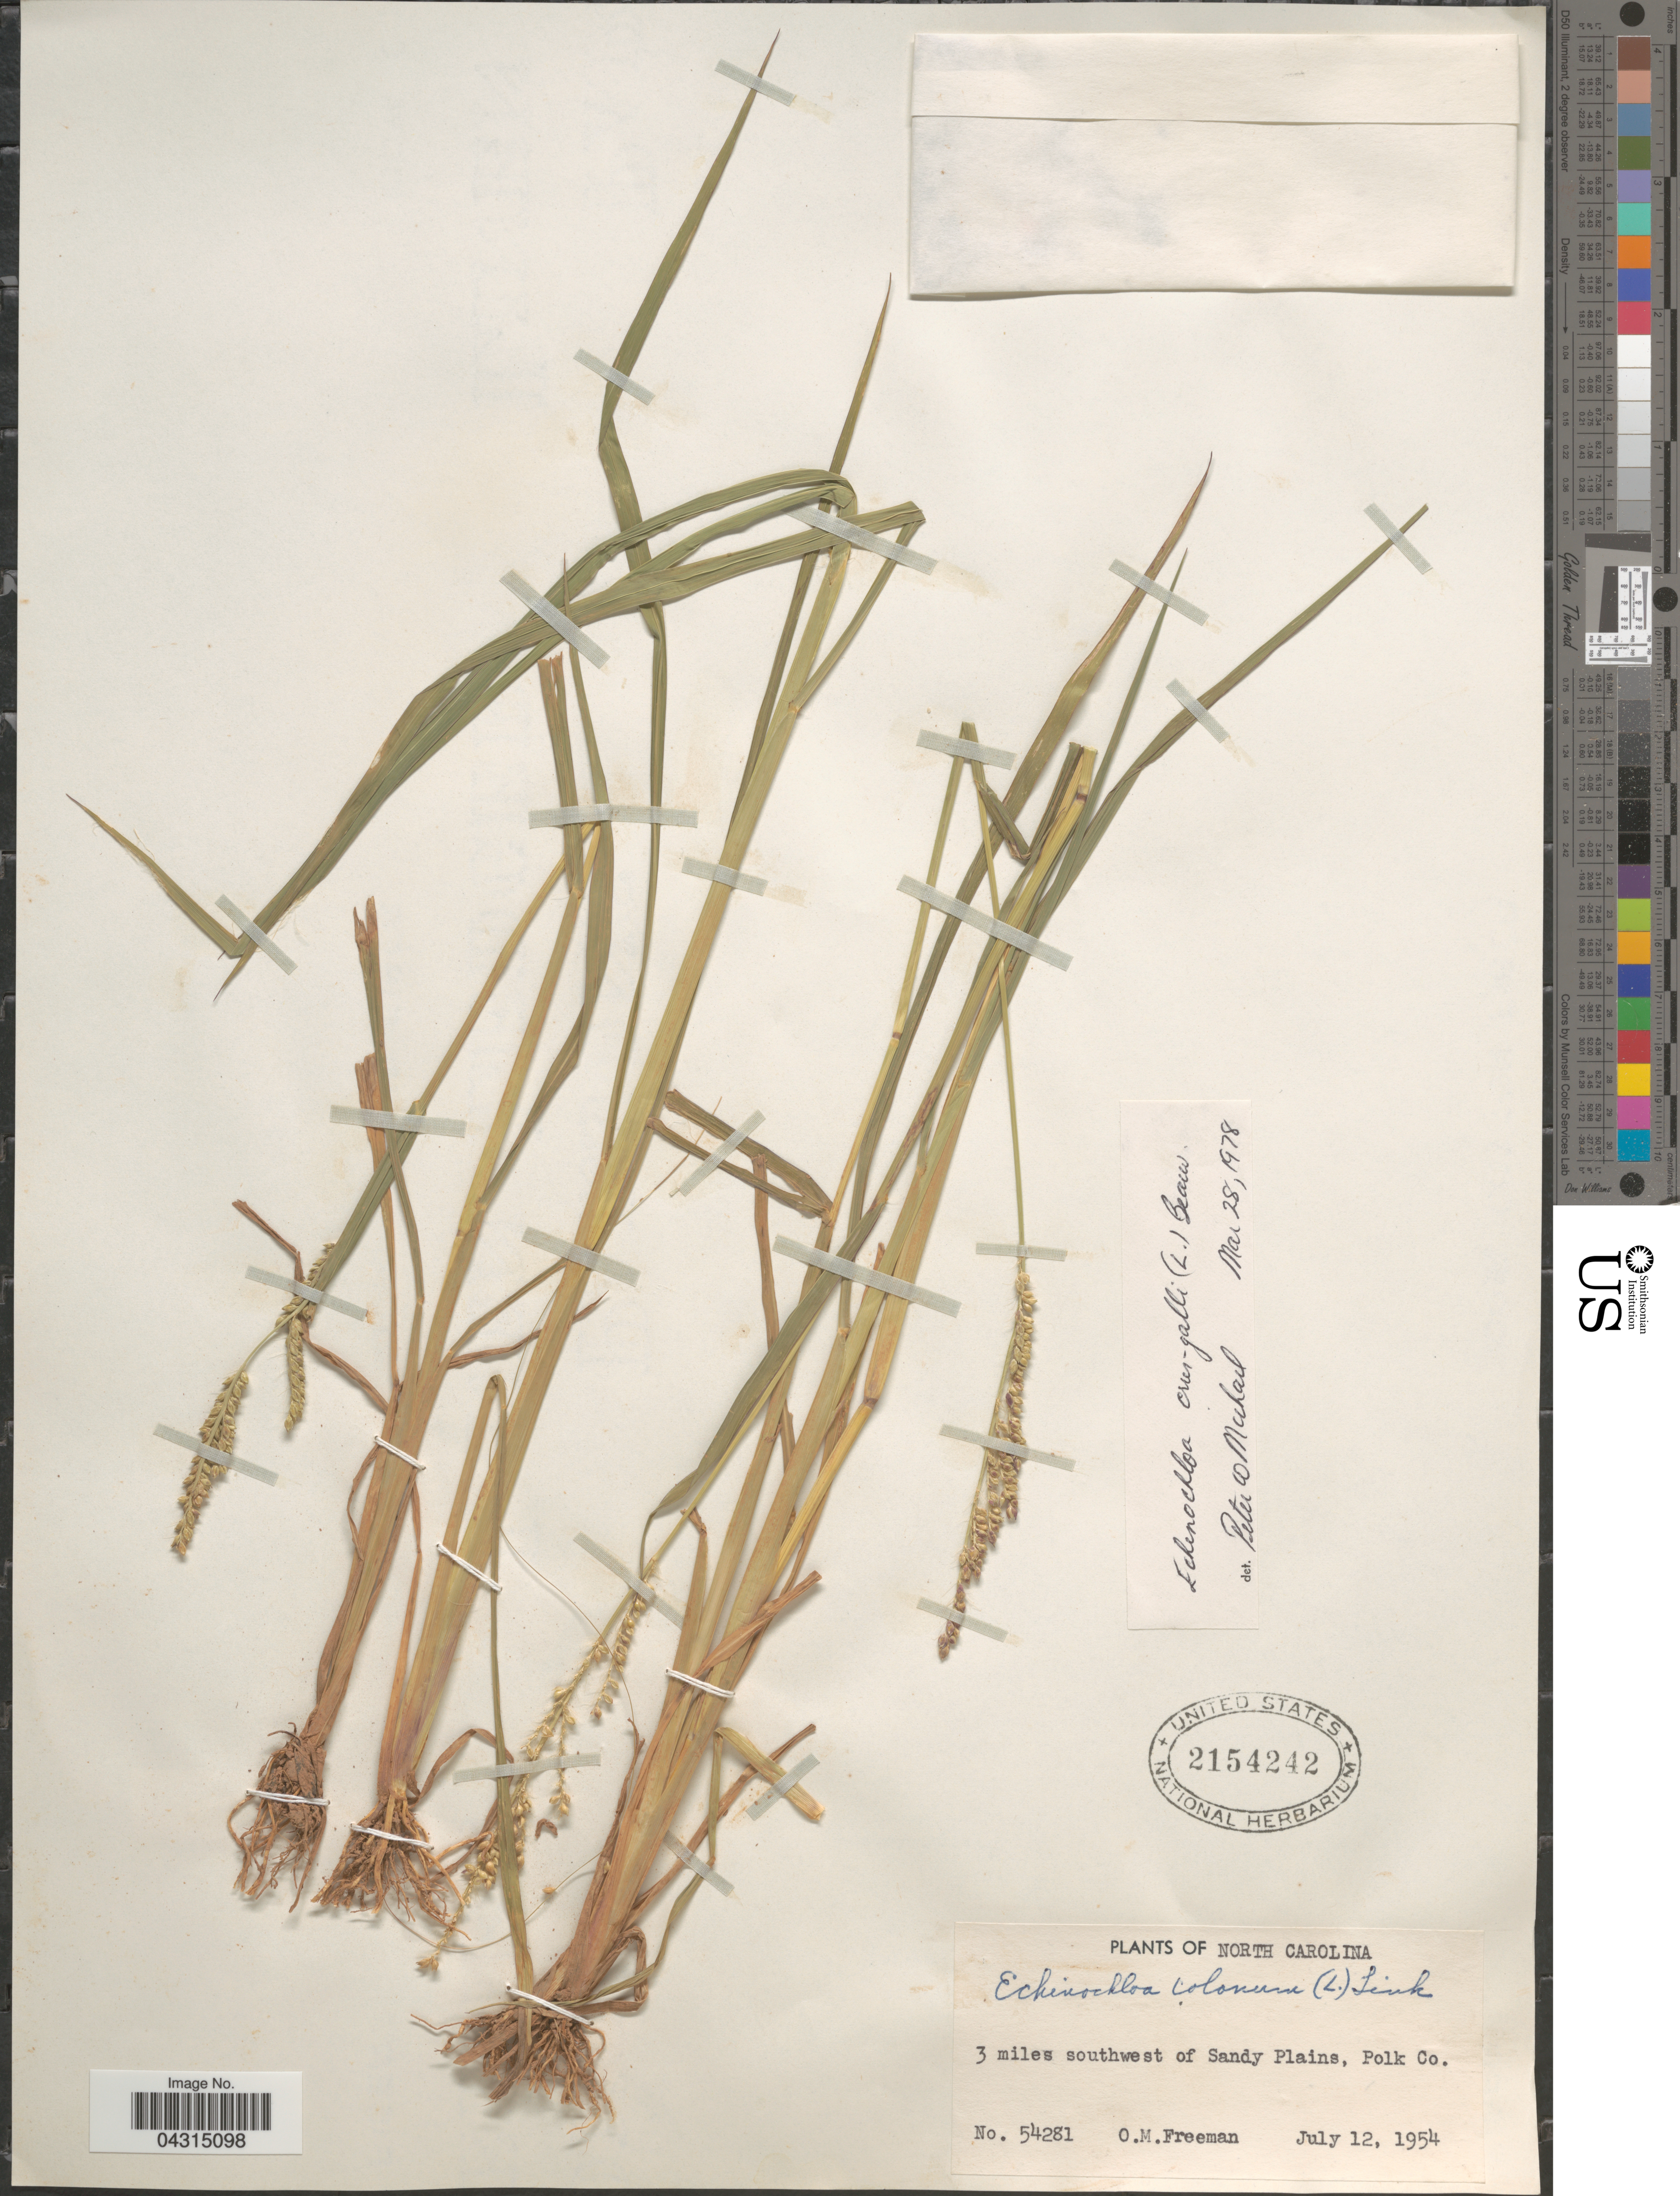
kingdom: Plantae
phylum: Tracheophyta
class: Liliopsida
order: Poales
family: Poaceae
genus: Echinochloa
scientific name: Echinochloa crus-galli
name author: (L.) P. Beauv.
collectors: O. Freeman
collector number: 54281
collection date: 1954-07-12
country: United States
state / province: North Carolina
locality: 3 miles southwest of Sandy Plains, Polk Co.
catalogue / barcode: US 2154242